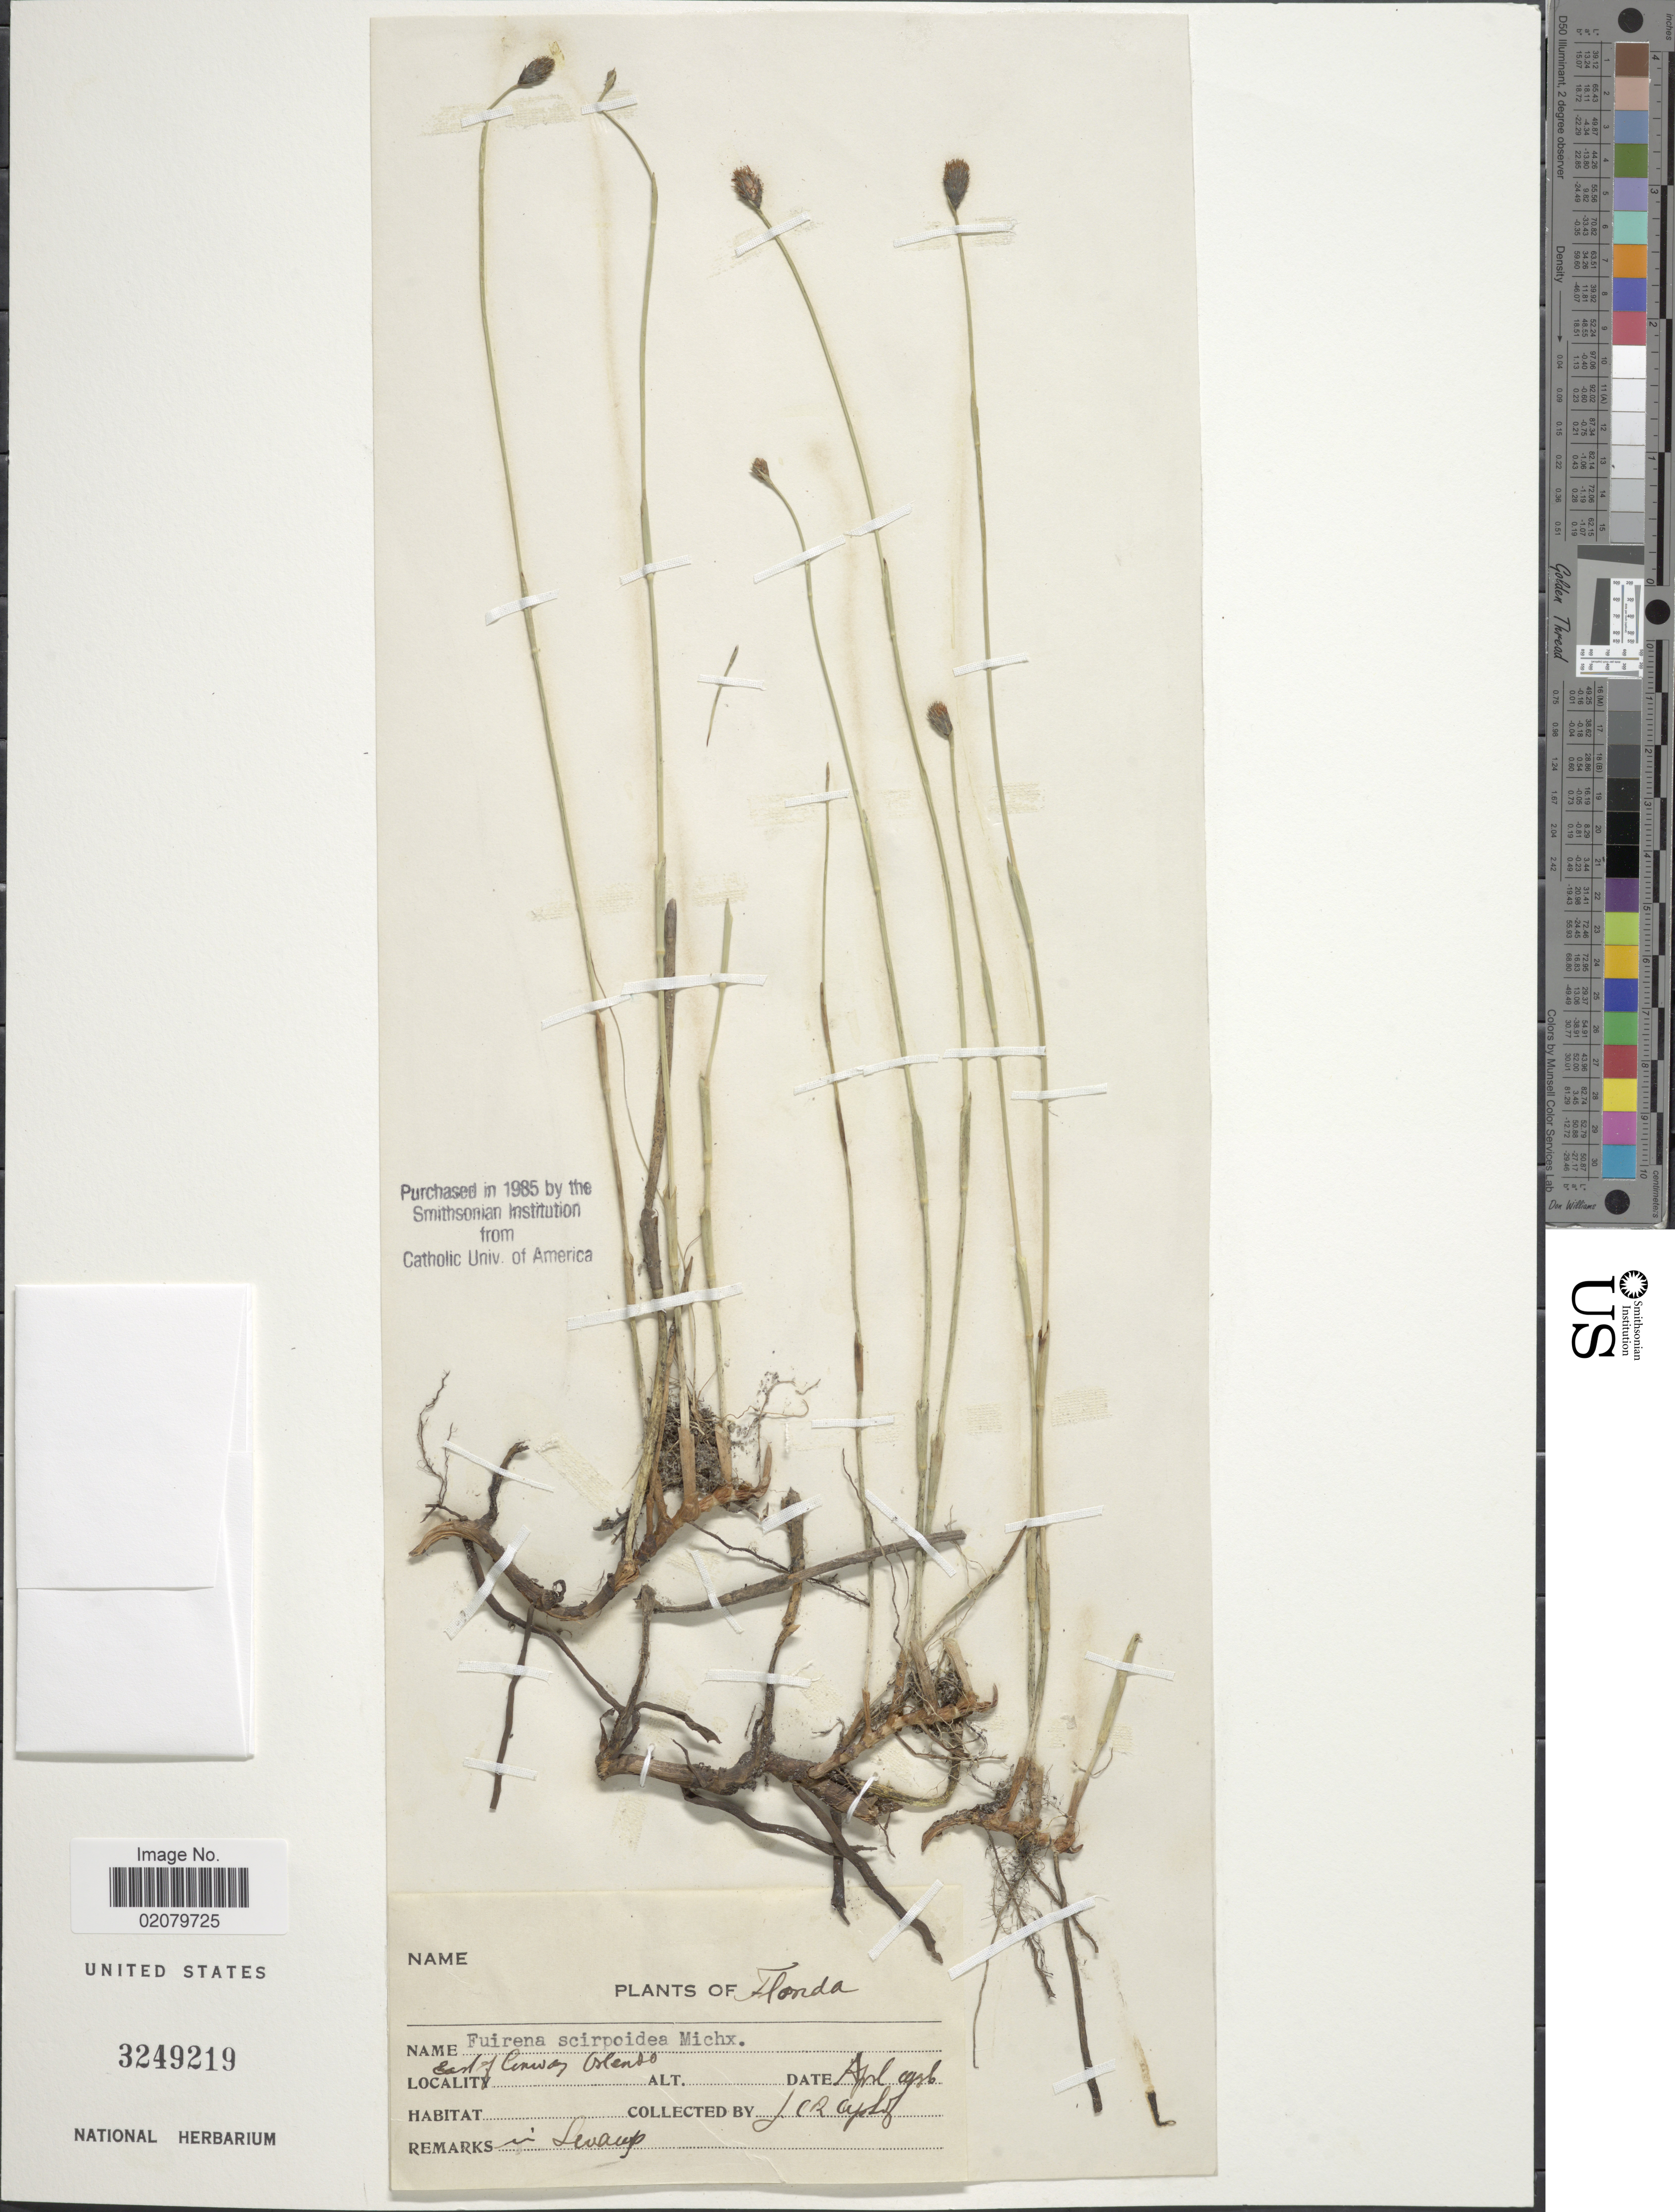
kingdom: Plantae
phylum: Tracheophyta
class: Liliopsida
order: Poales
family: Cyperaceae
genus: Fuirena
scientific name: Fuirena scirpoidea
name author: Michx.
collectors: J. C. T. Uphof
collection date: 1936-04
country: United States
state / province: Florida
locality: East of Conway Island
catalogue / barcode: US 3249219